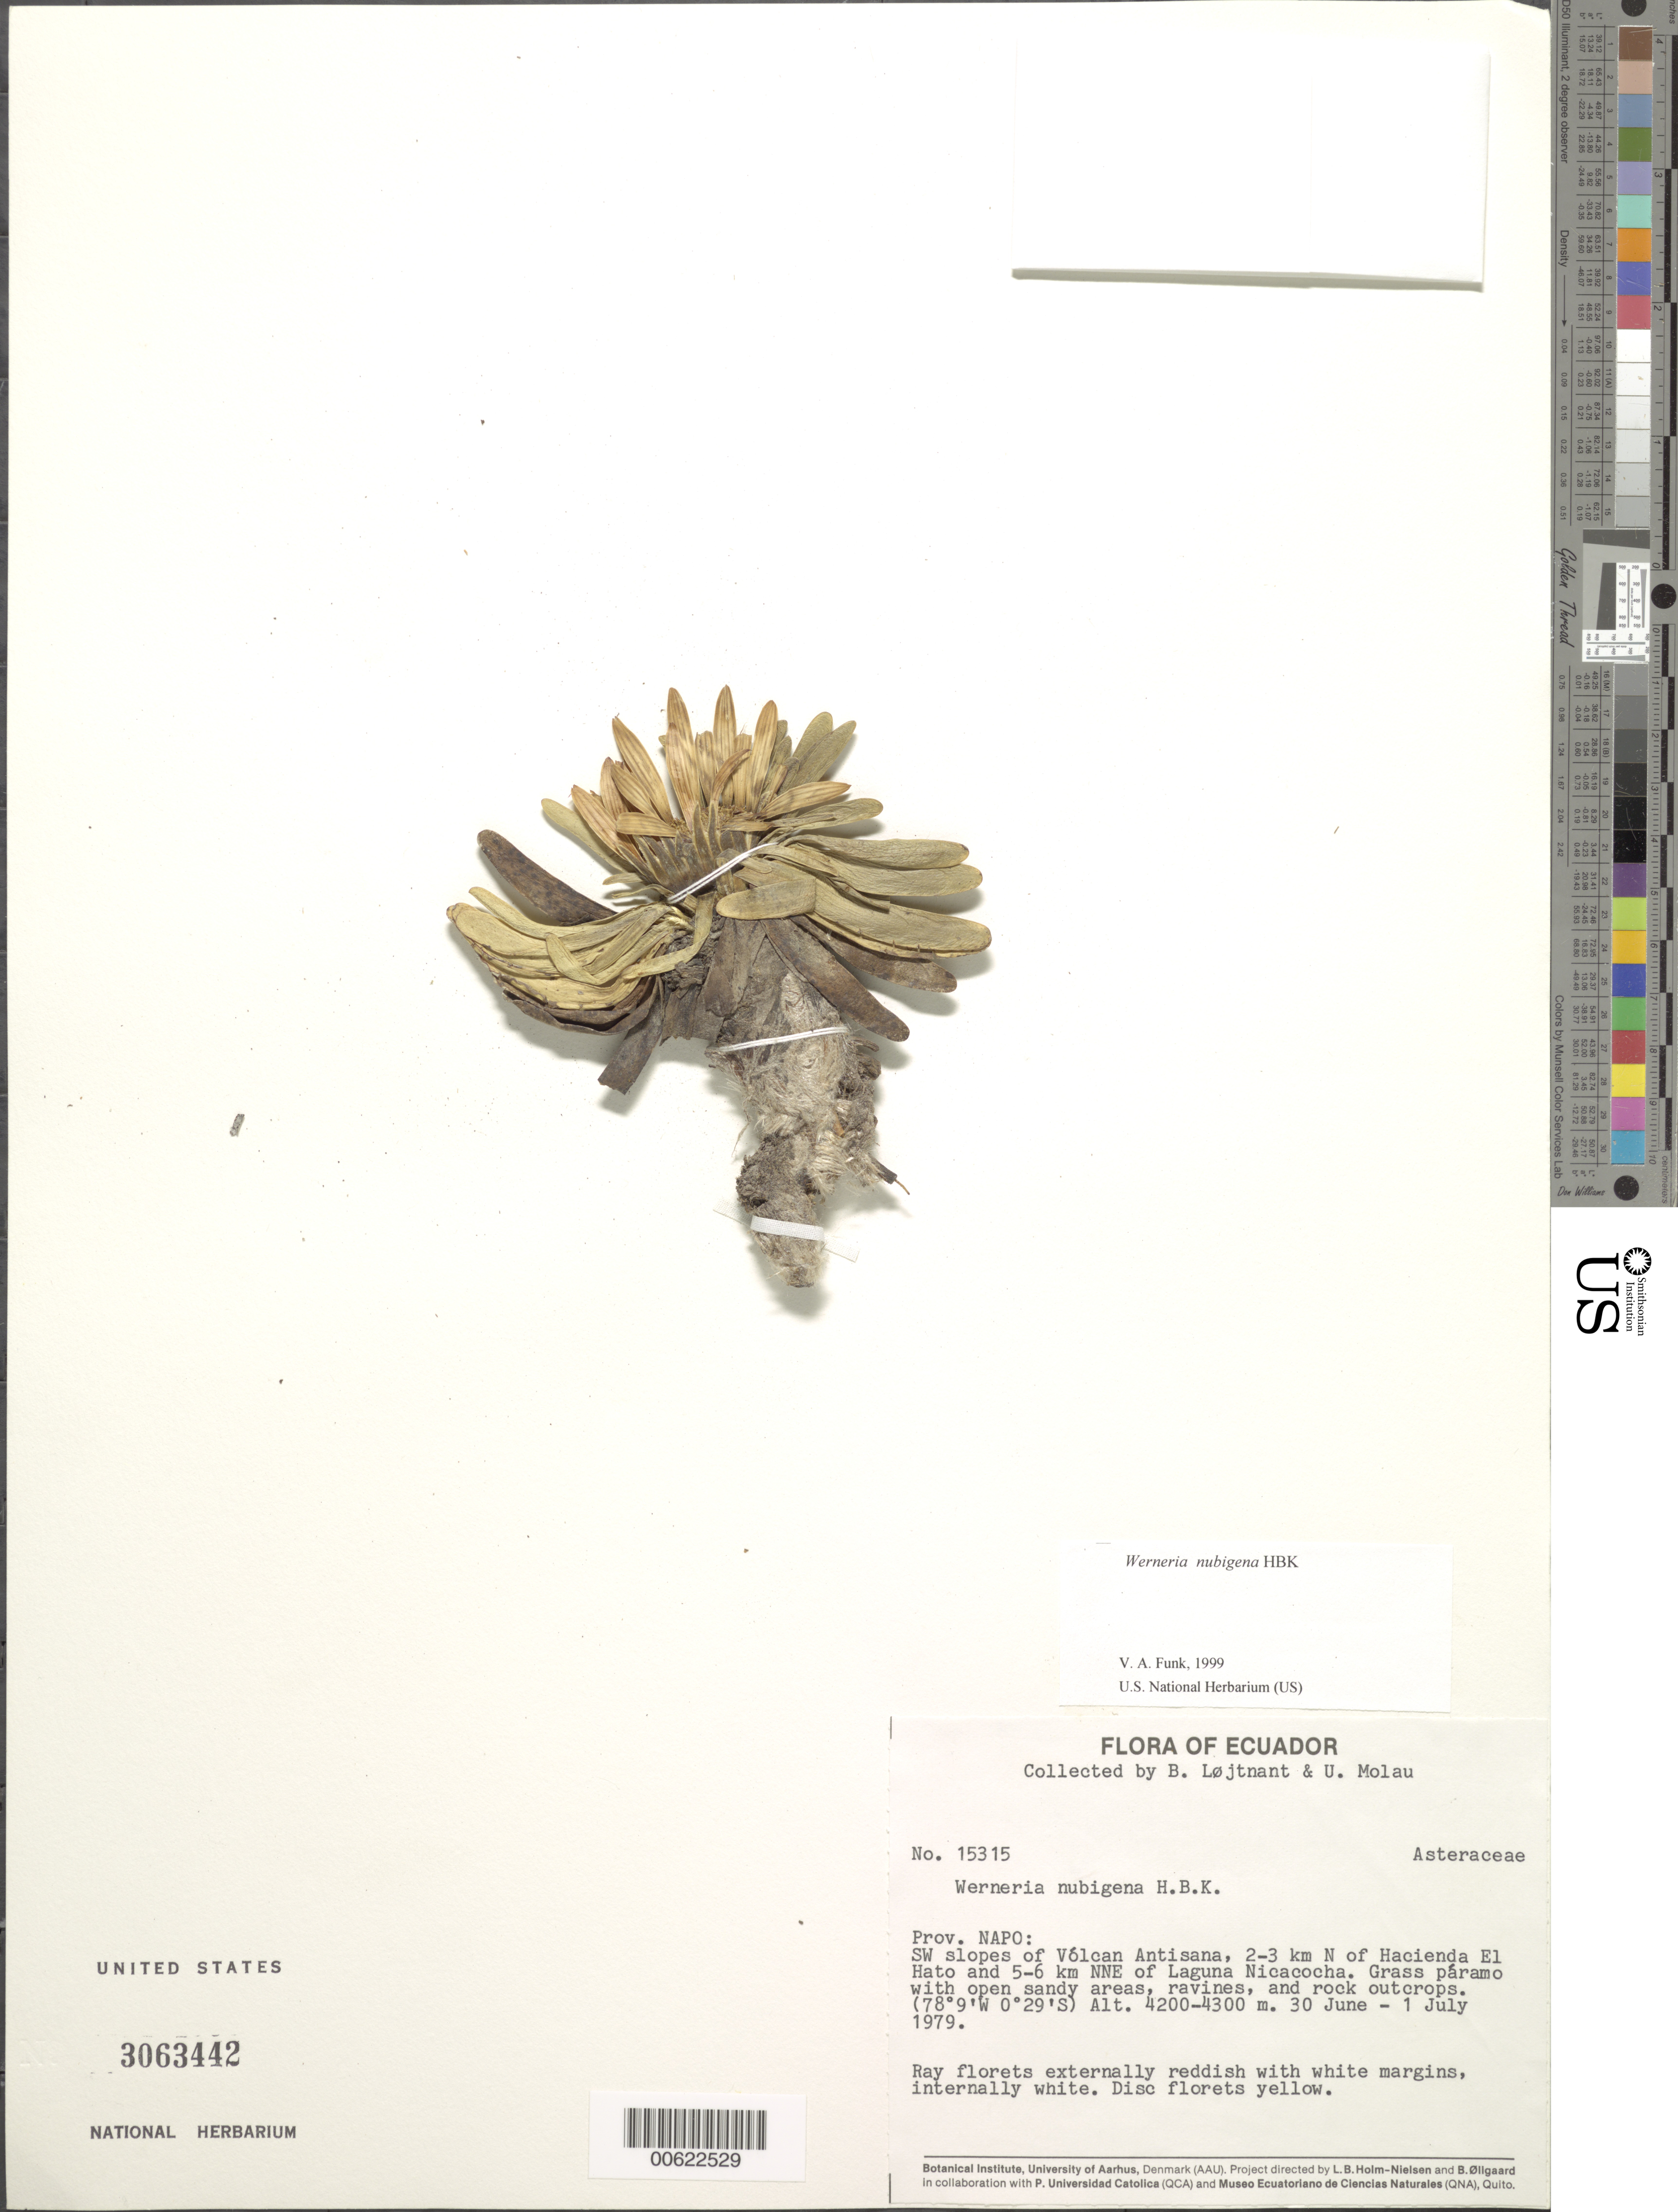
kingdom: Plantae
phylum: Tracheophyta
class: Magnoliopsida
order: Asterales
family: Asteraceae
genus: Werneria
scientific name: Werneria nubigena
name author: Kunth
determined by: Funk, Vicki A., (BOT), Smithsonian Institution - National Museum of Natural History (UNITED STATES)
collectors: B. Löjtnant & U. Molau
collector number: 15315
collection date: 1979-06-30/1979-07-01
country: Ecuador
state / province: Napo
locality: SW slopes of Vólcan Antisana, 2-3 km N of Hacienda El Hato and 5-6 km NNE of Laguna Micacocha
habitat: Grass páramo with open sandy areas, ravines, and rock outcrops.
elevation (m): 4200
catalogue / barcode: US 3063442